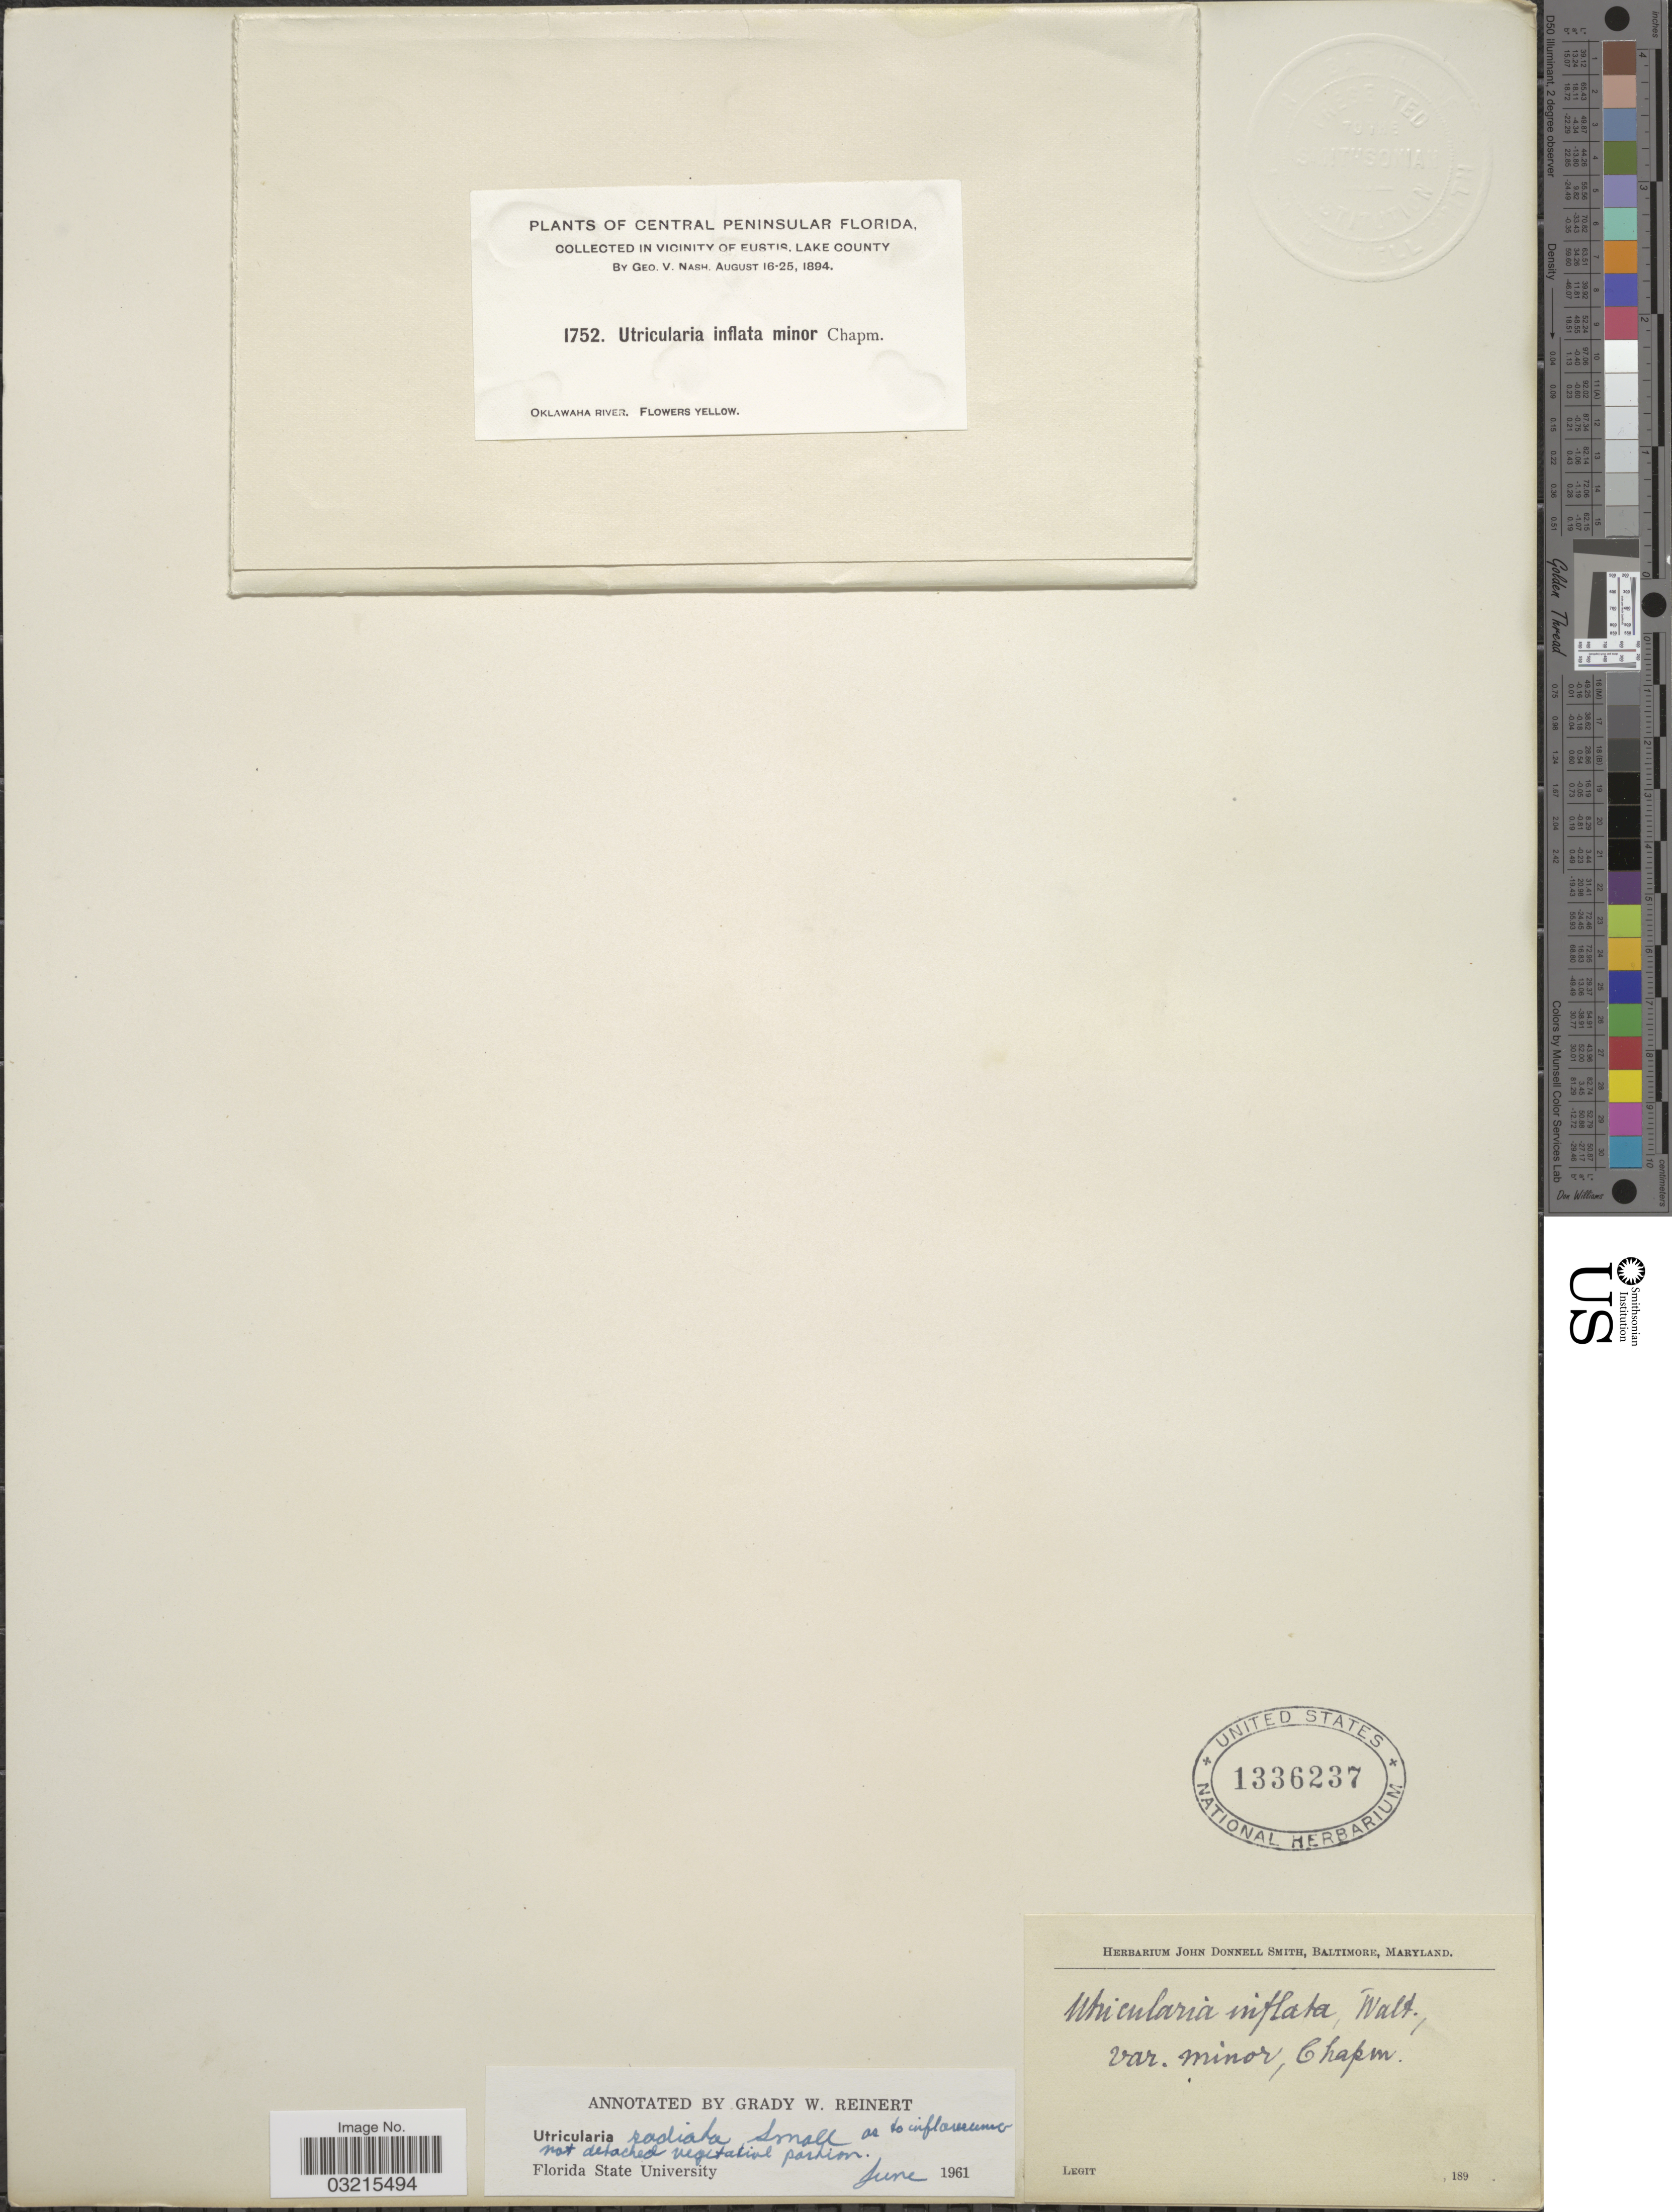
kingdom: Plantae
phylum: Tracheophyta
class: Magnoliopsida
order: Lamiales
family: Lentibulariaceae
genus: Utricularia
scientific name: Utricularia radiata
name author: Small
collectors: G. V. Nash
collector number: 1752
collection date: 1894-08-16/1894-08-25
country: United States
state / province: Florida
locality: Central Peninsular Florida. Vicinity of Eustis, Lake County. Oklawaha River.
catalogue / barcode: US 1336237